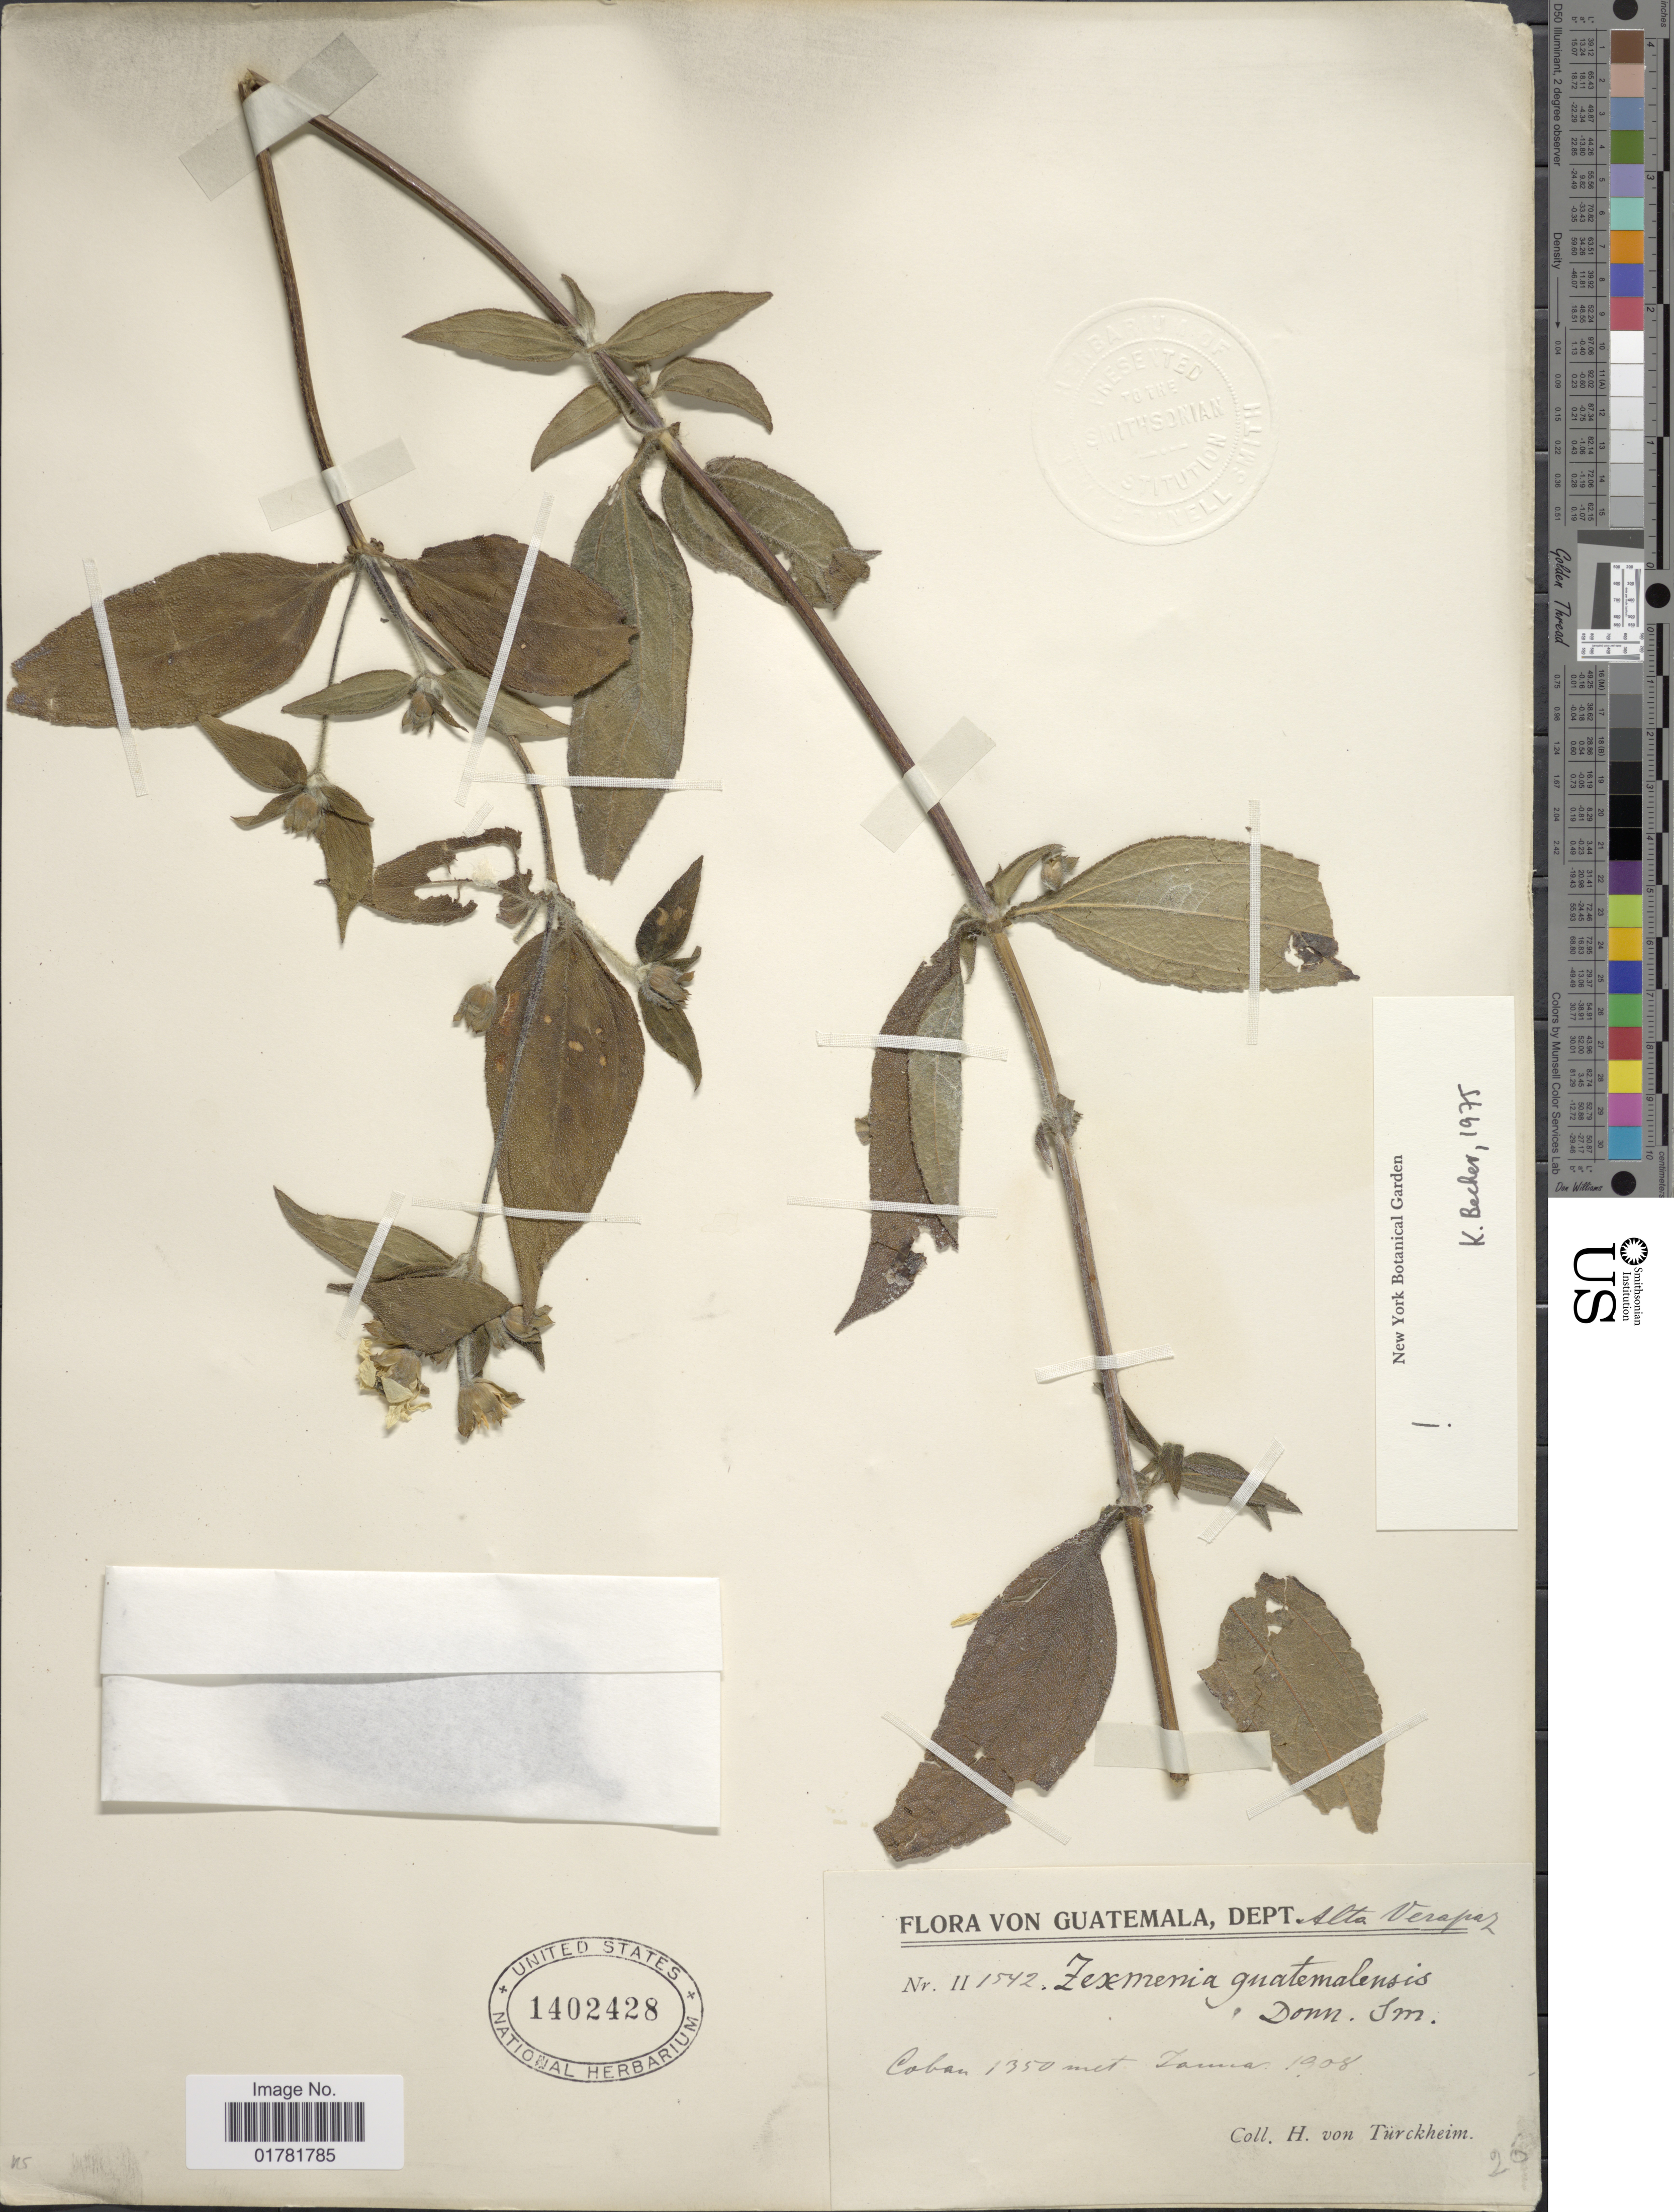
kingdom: Plantae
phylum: Tracheophyta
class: Magnoliopsida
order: Asterales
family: Asteraceae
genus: Lundellianthus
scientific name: Lundellianthus guatemalensis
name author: (Donn. Sm.) Strother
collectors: H. von Türckheim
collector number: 1542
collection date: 1908-01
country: Guatemala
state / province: Alta Verapaz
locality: Dep Alta Verapaz, Coban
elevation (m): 1350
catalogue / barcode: US 1402428